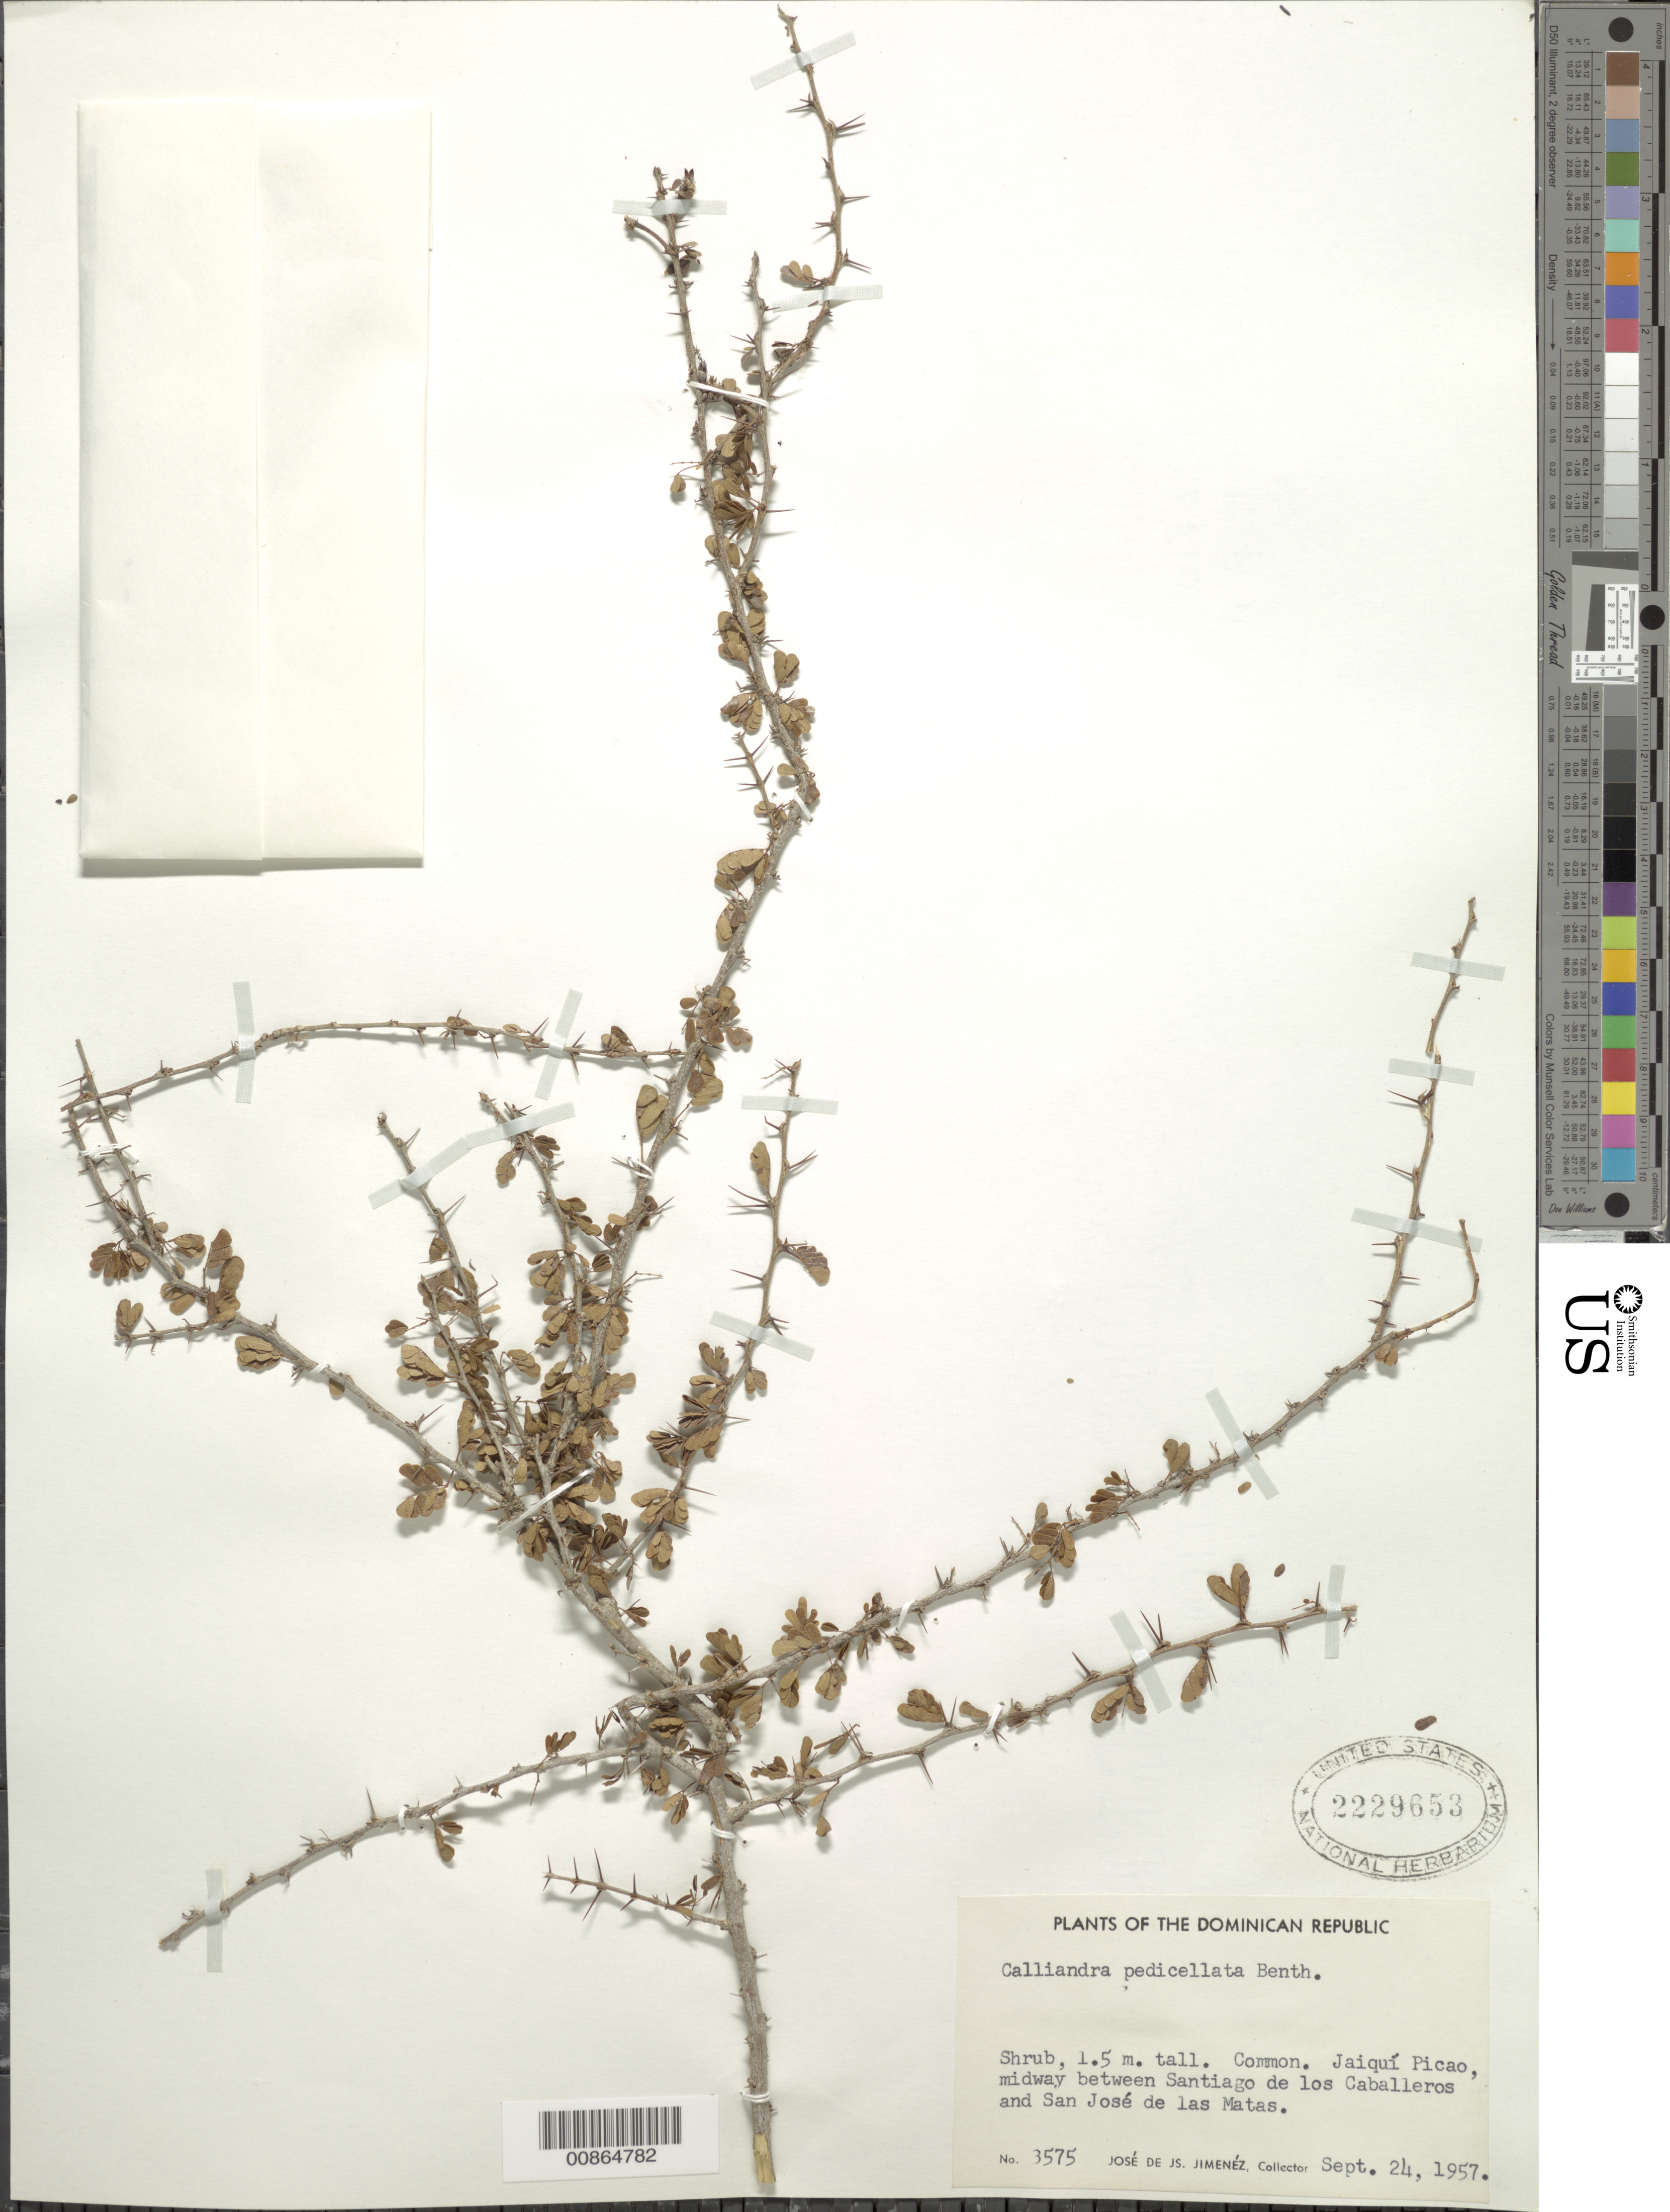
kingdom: Plantae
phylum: Tracheophyta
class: Magnoliopsida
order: Fabales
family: Fabaceae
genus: Calliandra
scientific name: Calliandra pedicellata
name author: Benth.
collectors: J. J. Jiménez Almonte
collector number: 3575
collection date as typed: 24 Sep 1957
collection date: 1957-09-24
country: Dominican Republic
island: Hispaniola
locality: Jaiquí Picado, midway between Santiago de los Caballeros and San José de las Matas.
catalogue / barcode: US 2229653